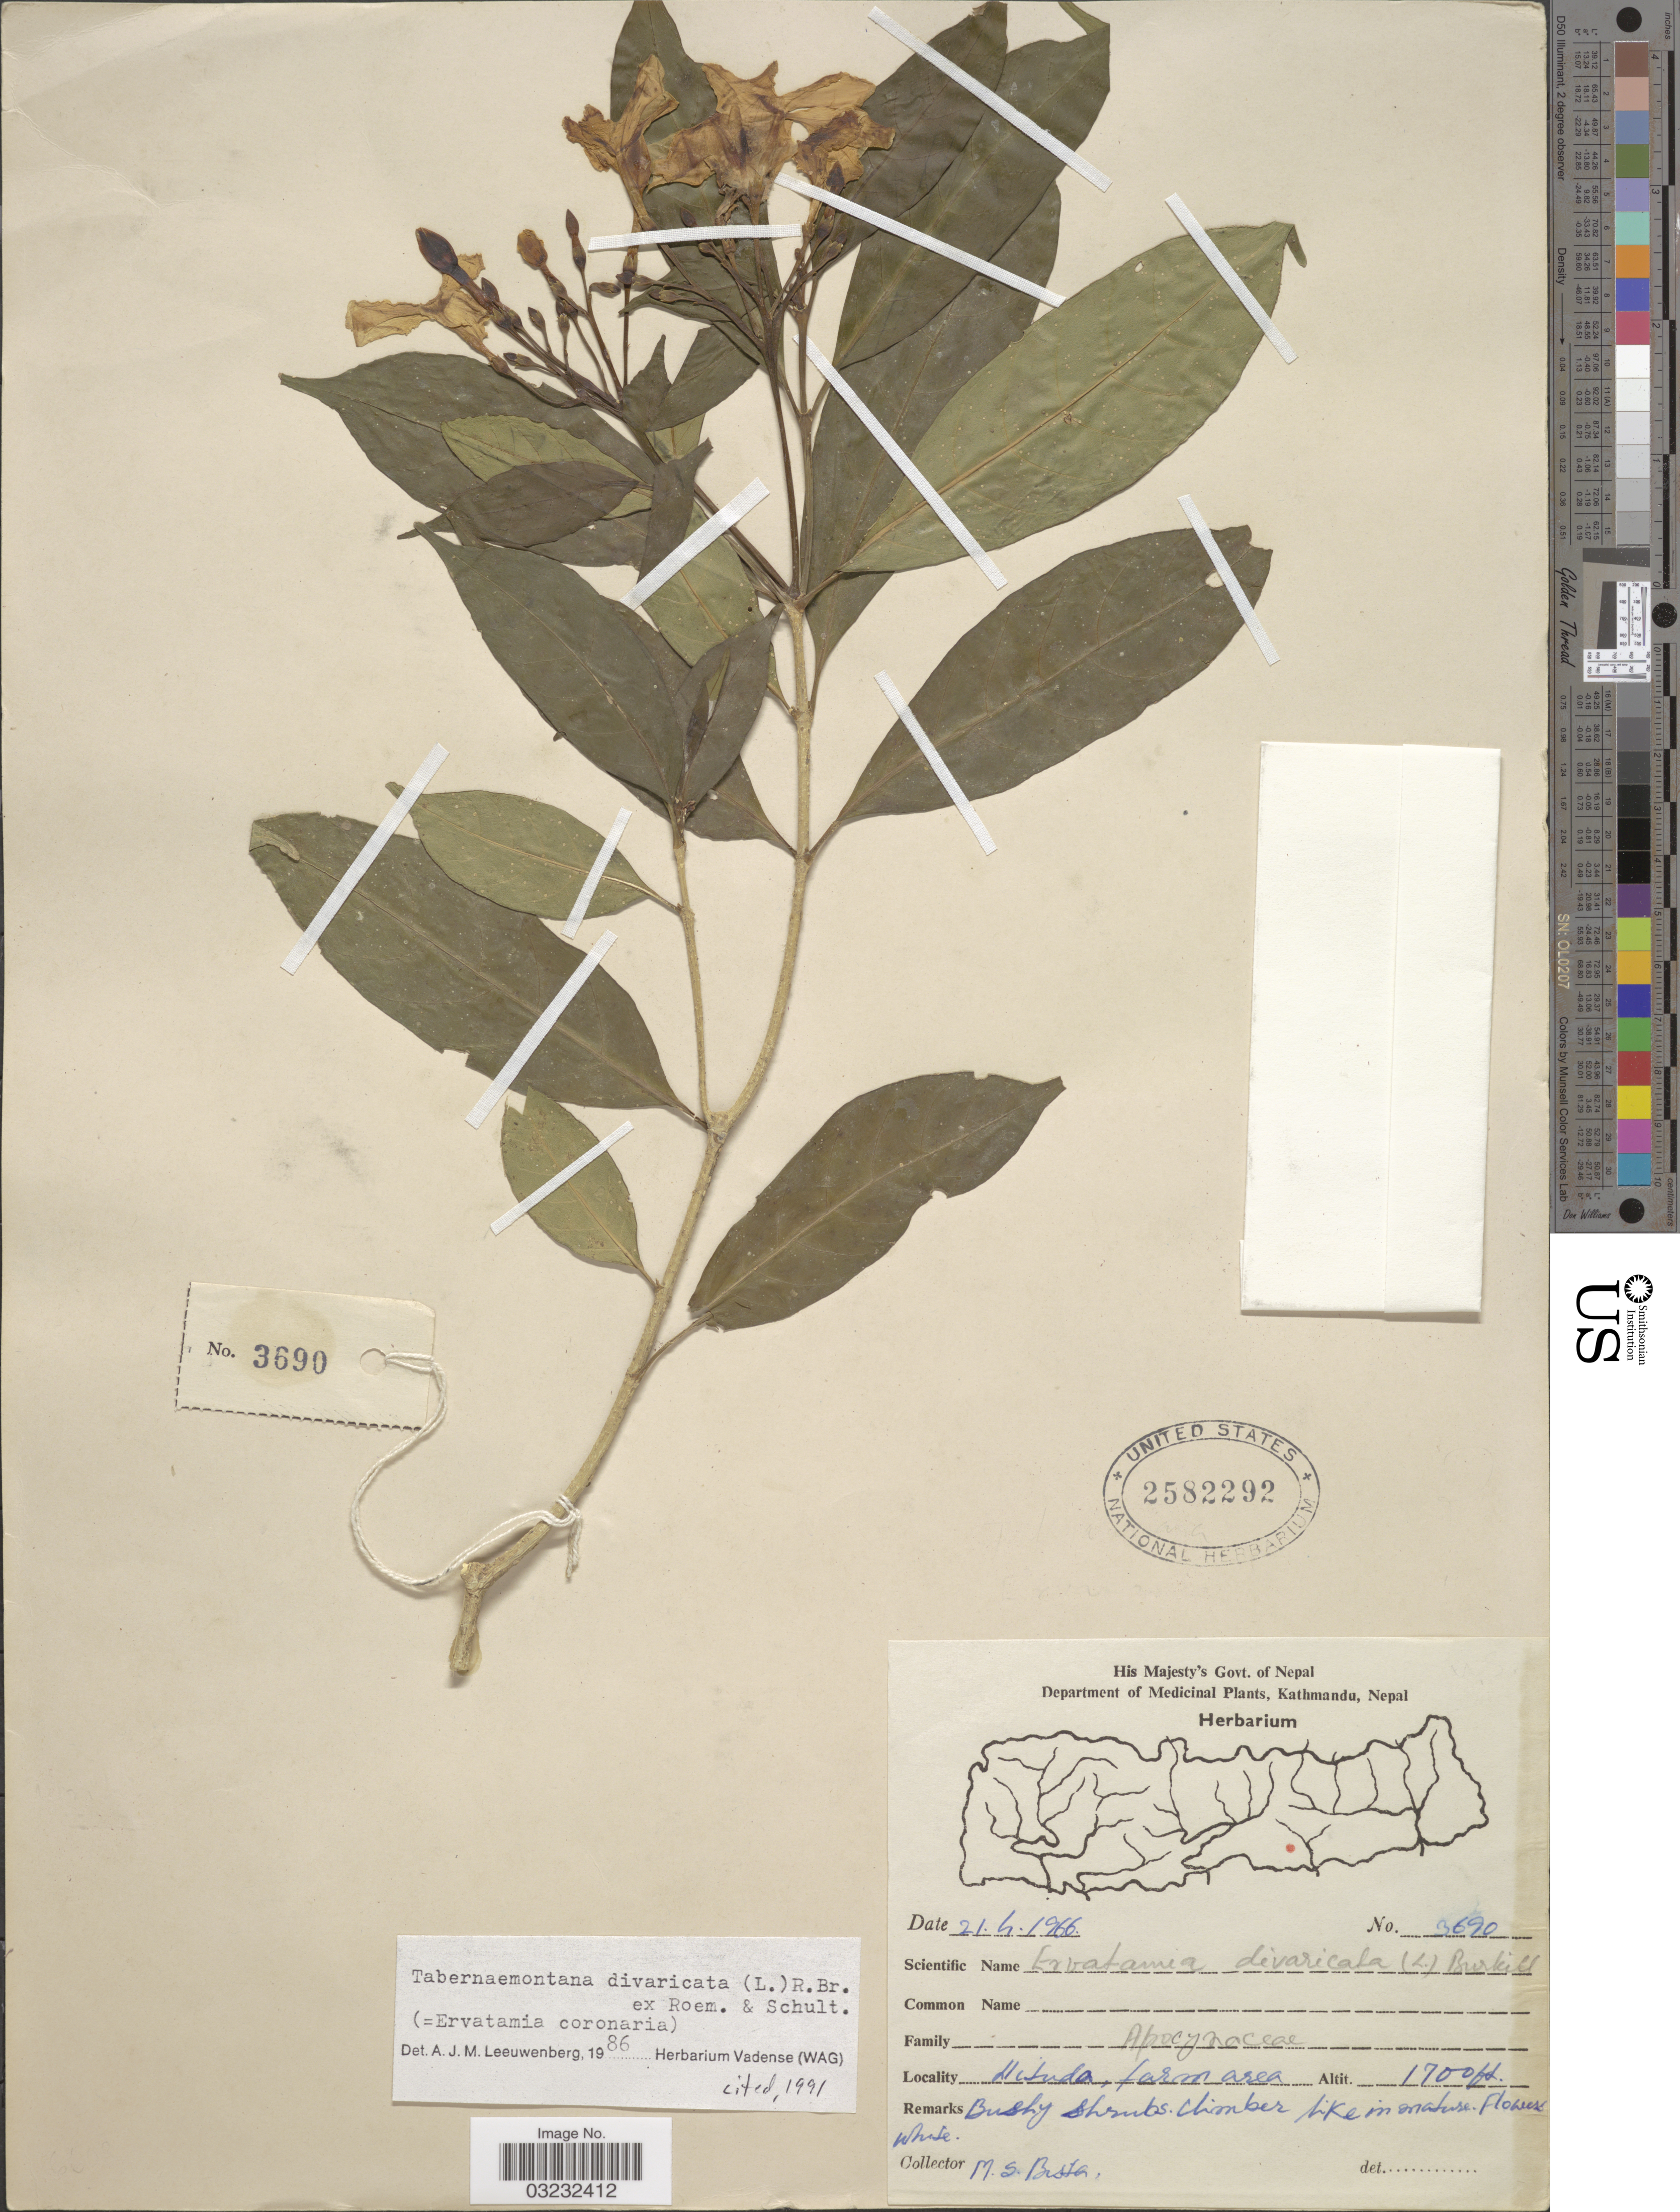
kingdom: Plantae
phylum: Tracheophyta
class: Magnoliopsida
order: Gentianales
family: Apocynaceae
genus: Tabernaemontana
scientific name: Tabernaemontana divaricata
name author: (L.) R. Br. ex Roem. & Schult.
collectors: M. Bista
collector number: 3690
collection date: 1966-04-21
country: Nepal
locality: Hetuda.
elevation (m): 518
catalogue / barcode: US 2582292